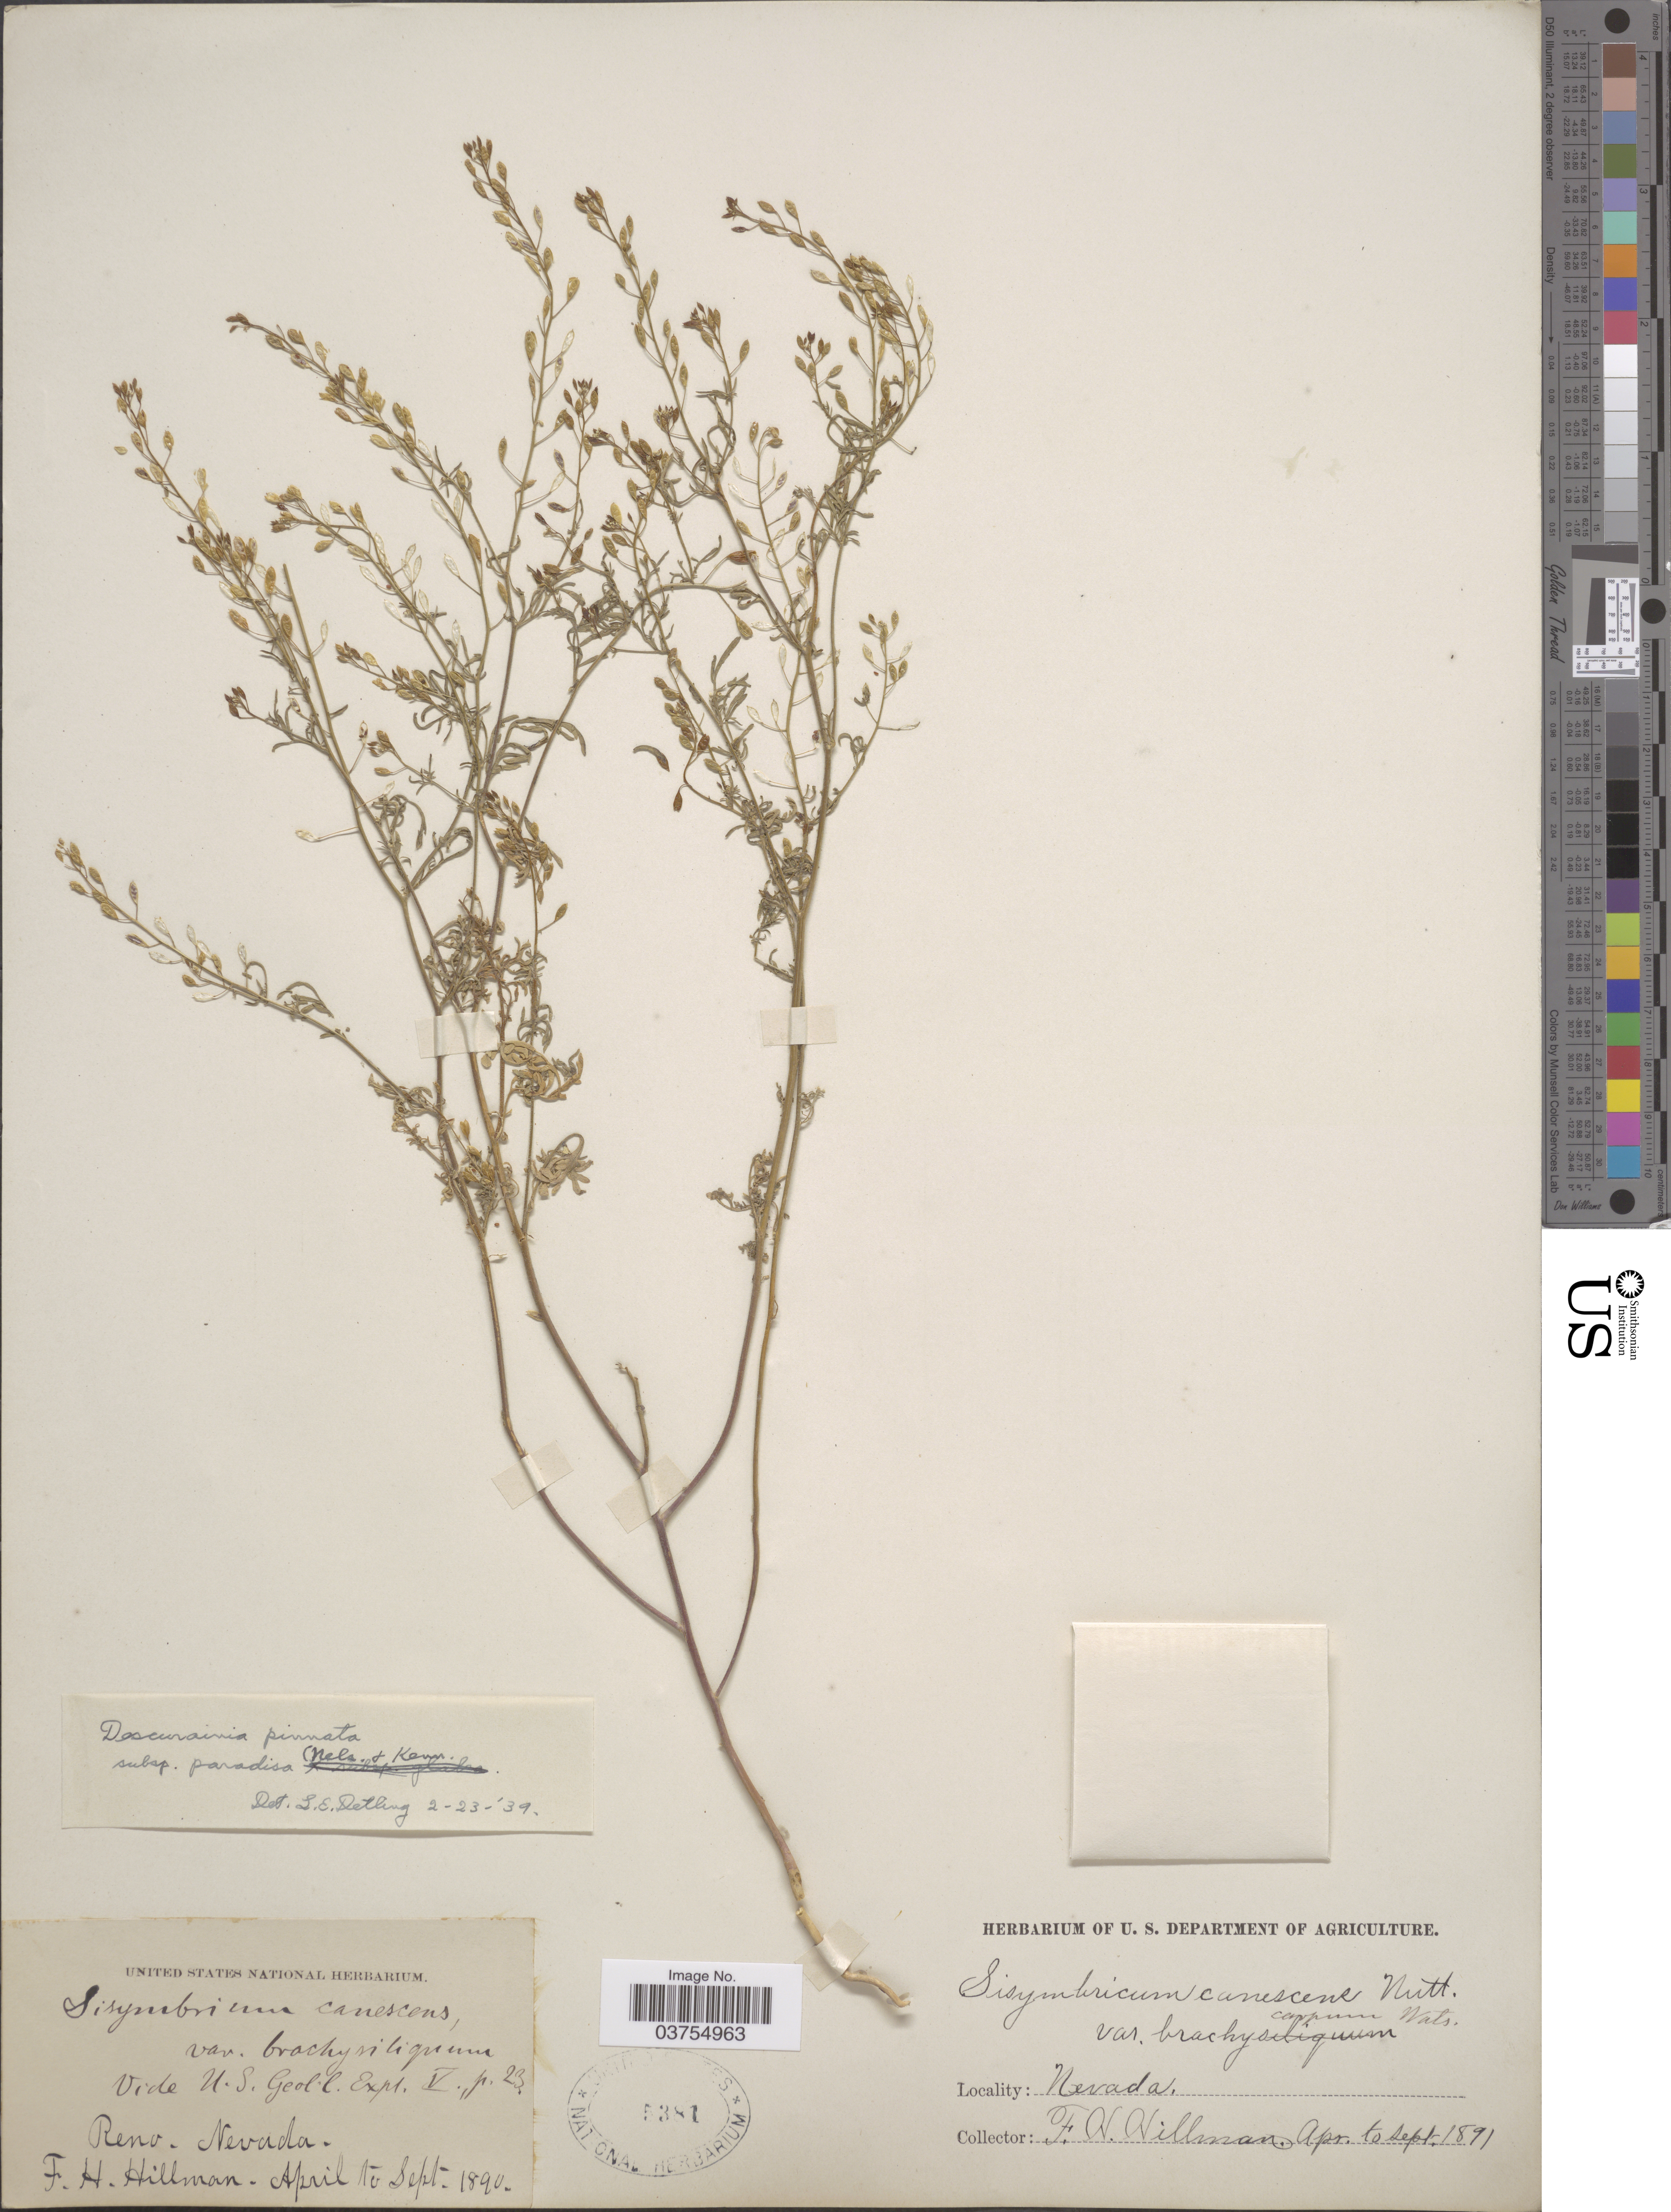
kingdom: Plantae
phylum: Tracheophyta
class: Magnoliopsida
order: Brassicales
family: Brassicaceae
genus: Descurainia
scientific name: Descurainia pinnata subsp. paradisa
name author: (A. Nelson & P.B. Kenn.) Detling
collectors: F. Hillman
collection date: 1890-04/1890-09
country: United States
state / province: Nevada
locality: Reno.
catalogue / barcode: US 5381